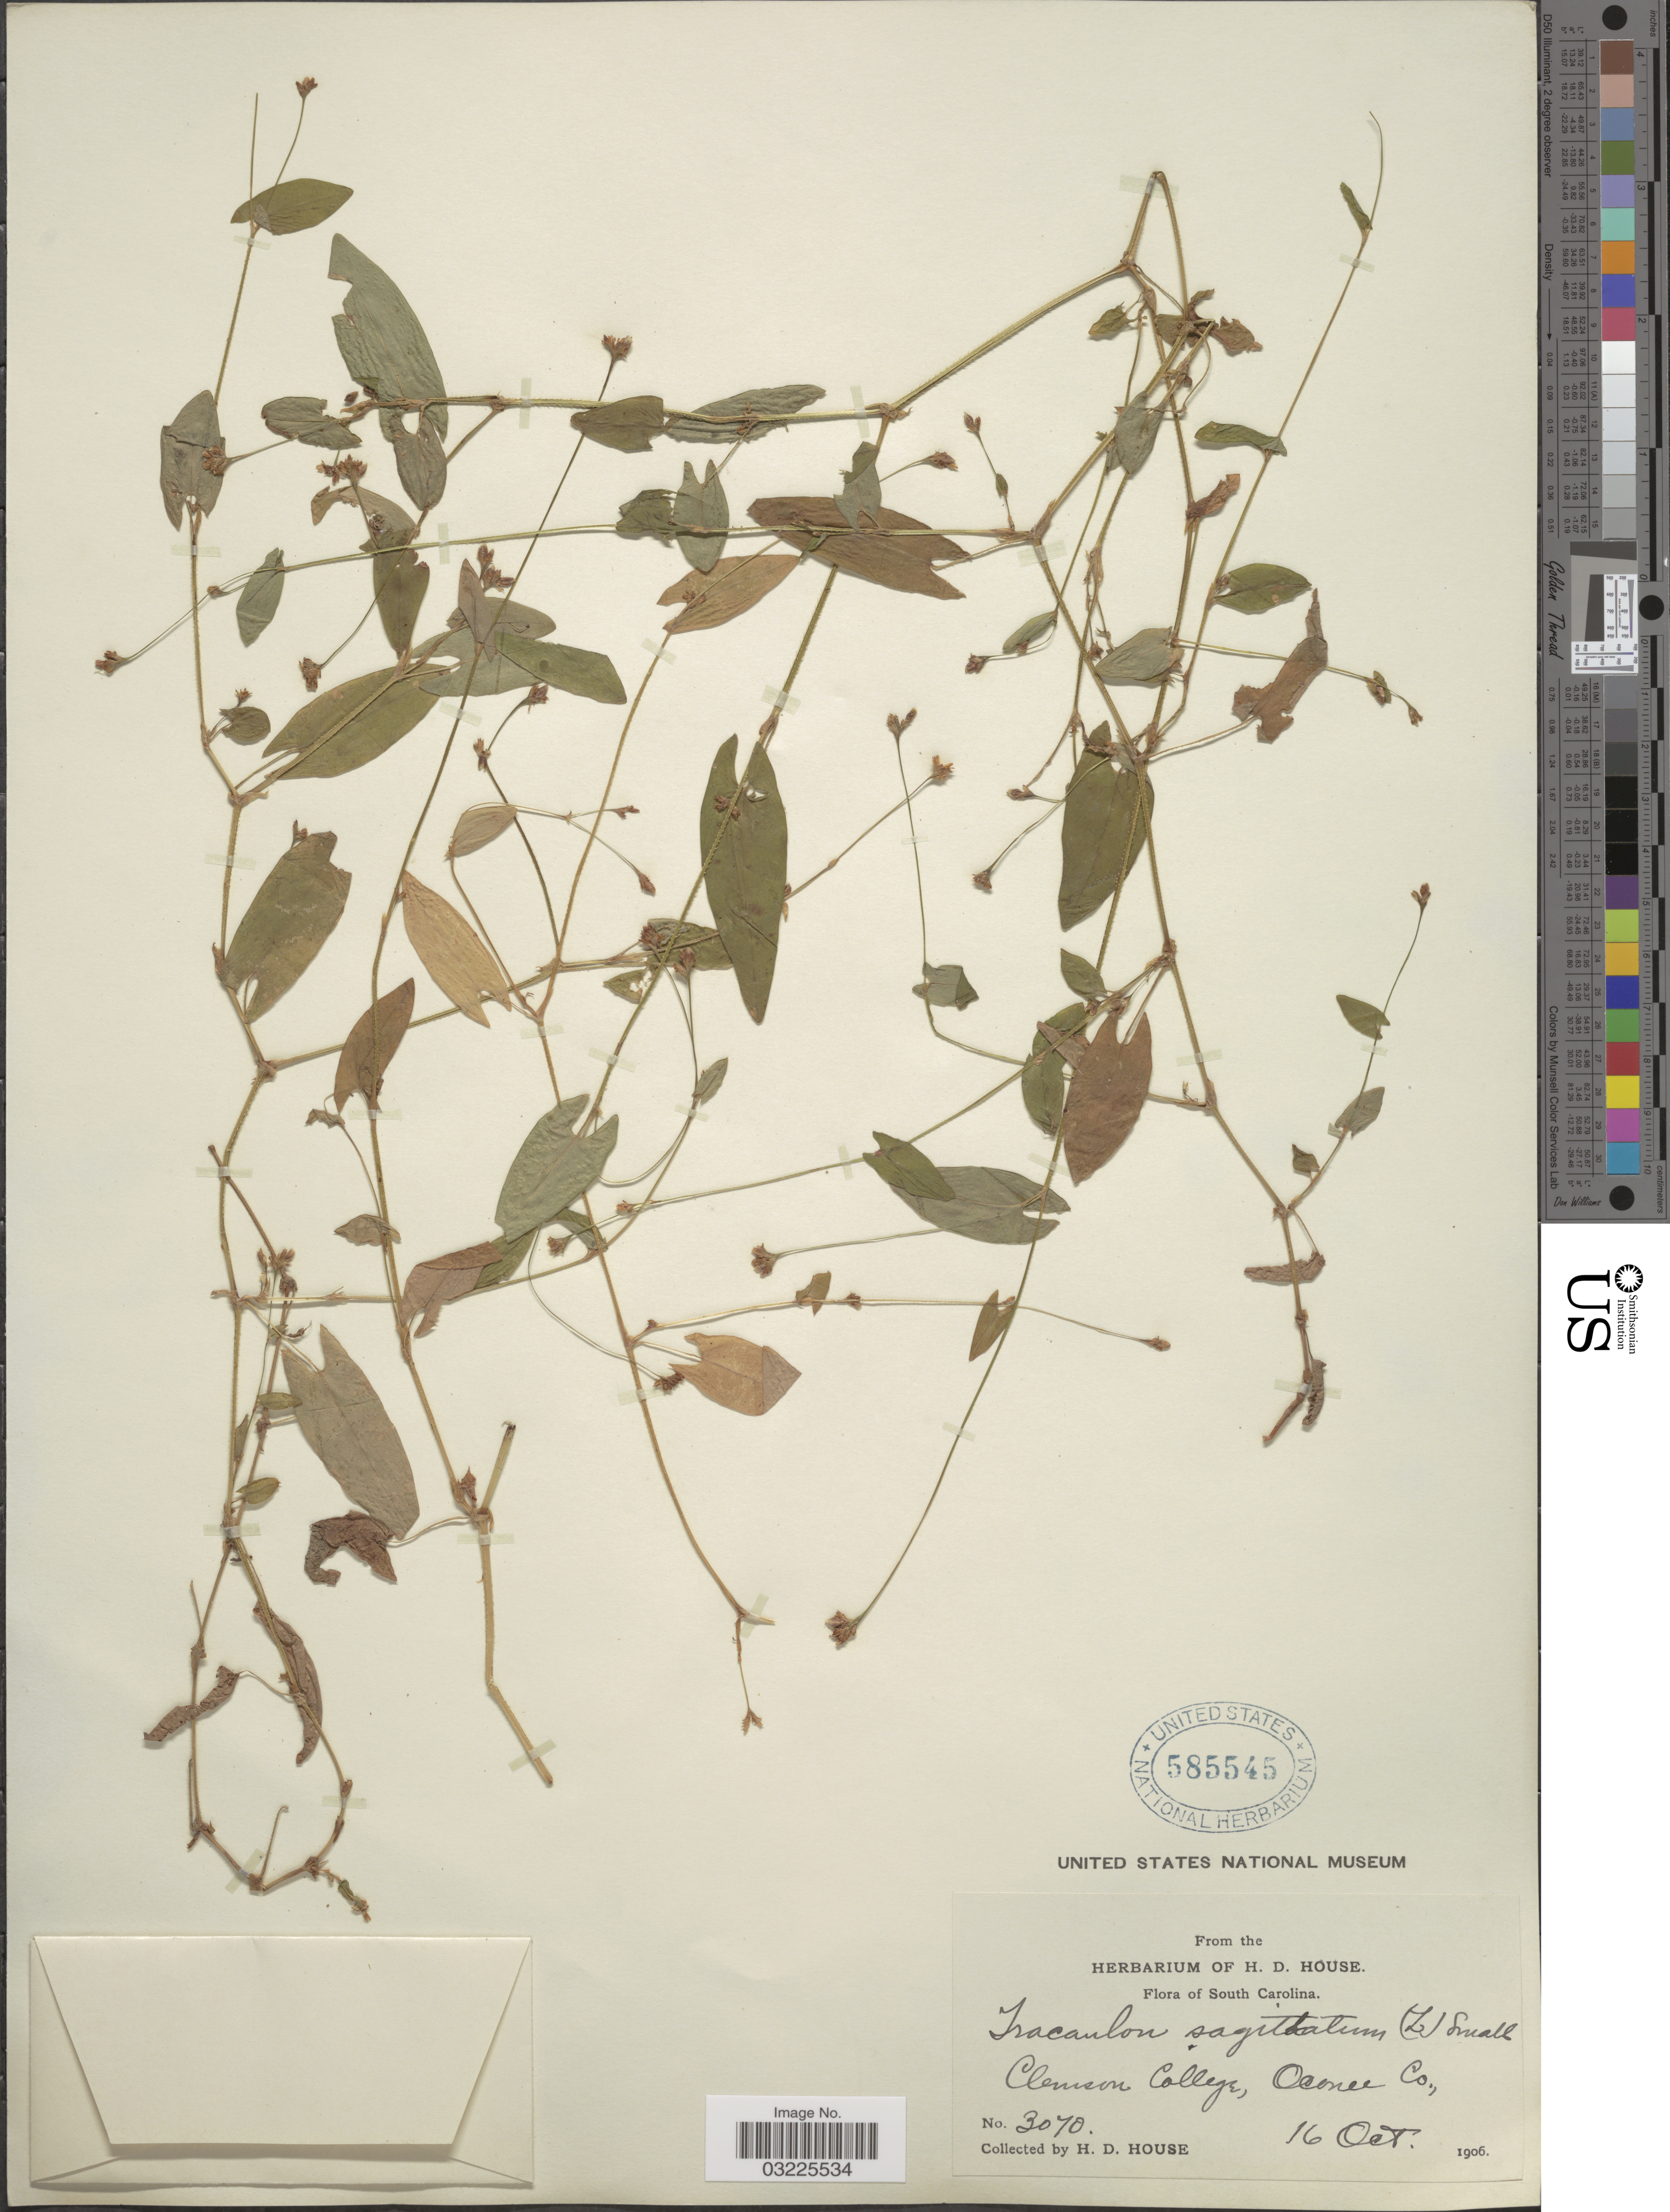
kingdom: Plantae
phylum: Tracheophyta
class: Magnoliopsida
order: Caryophyllales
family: Polygonaceae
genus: Persicaria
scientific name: Persicaria sagittata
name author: (L.) H. Gross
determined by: Atha, D. E.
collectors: H. D. House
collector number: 3070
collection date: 1906-10-16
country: United States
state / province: South Carolina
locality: Clemson College, Oconee Co.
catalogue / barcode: US 585545